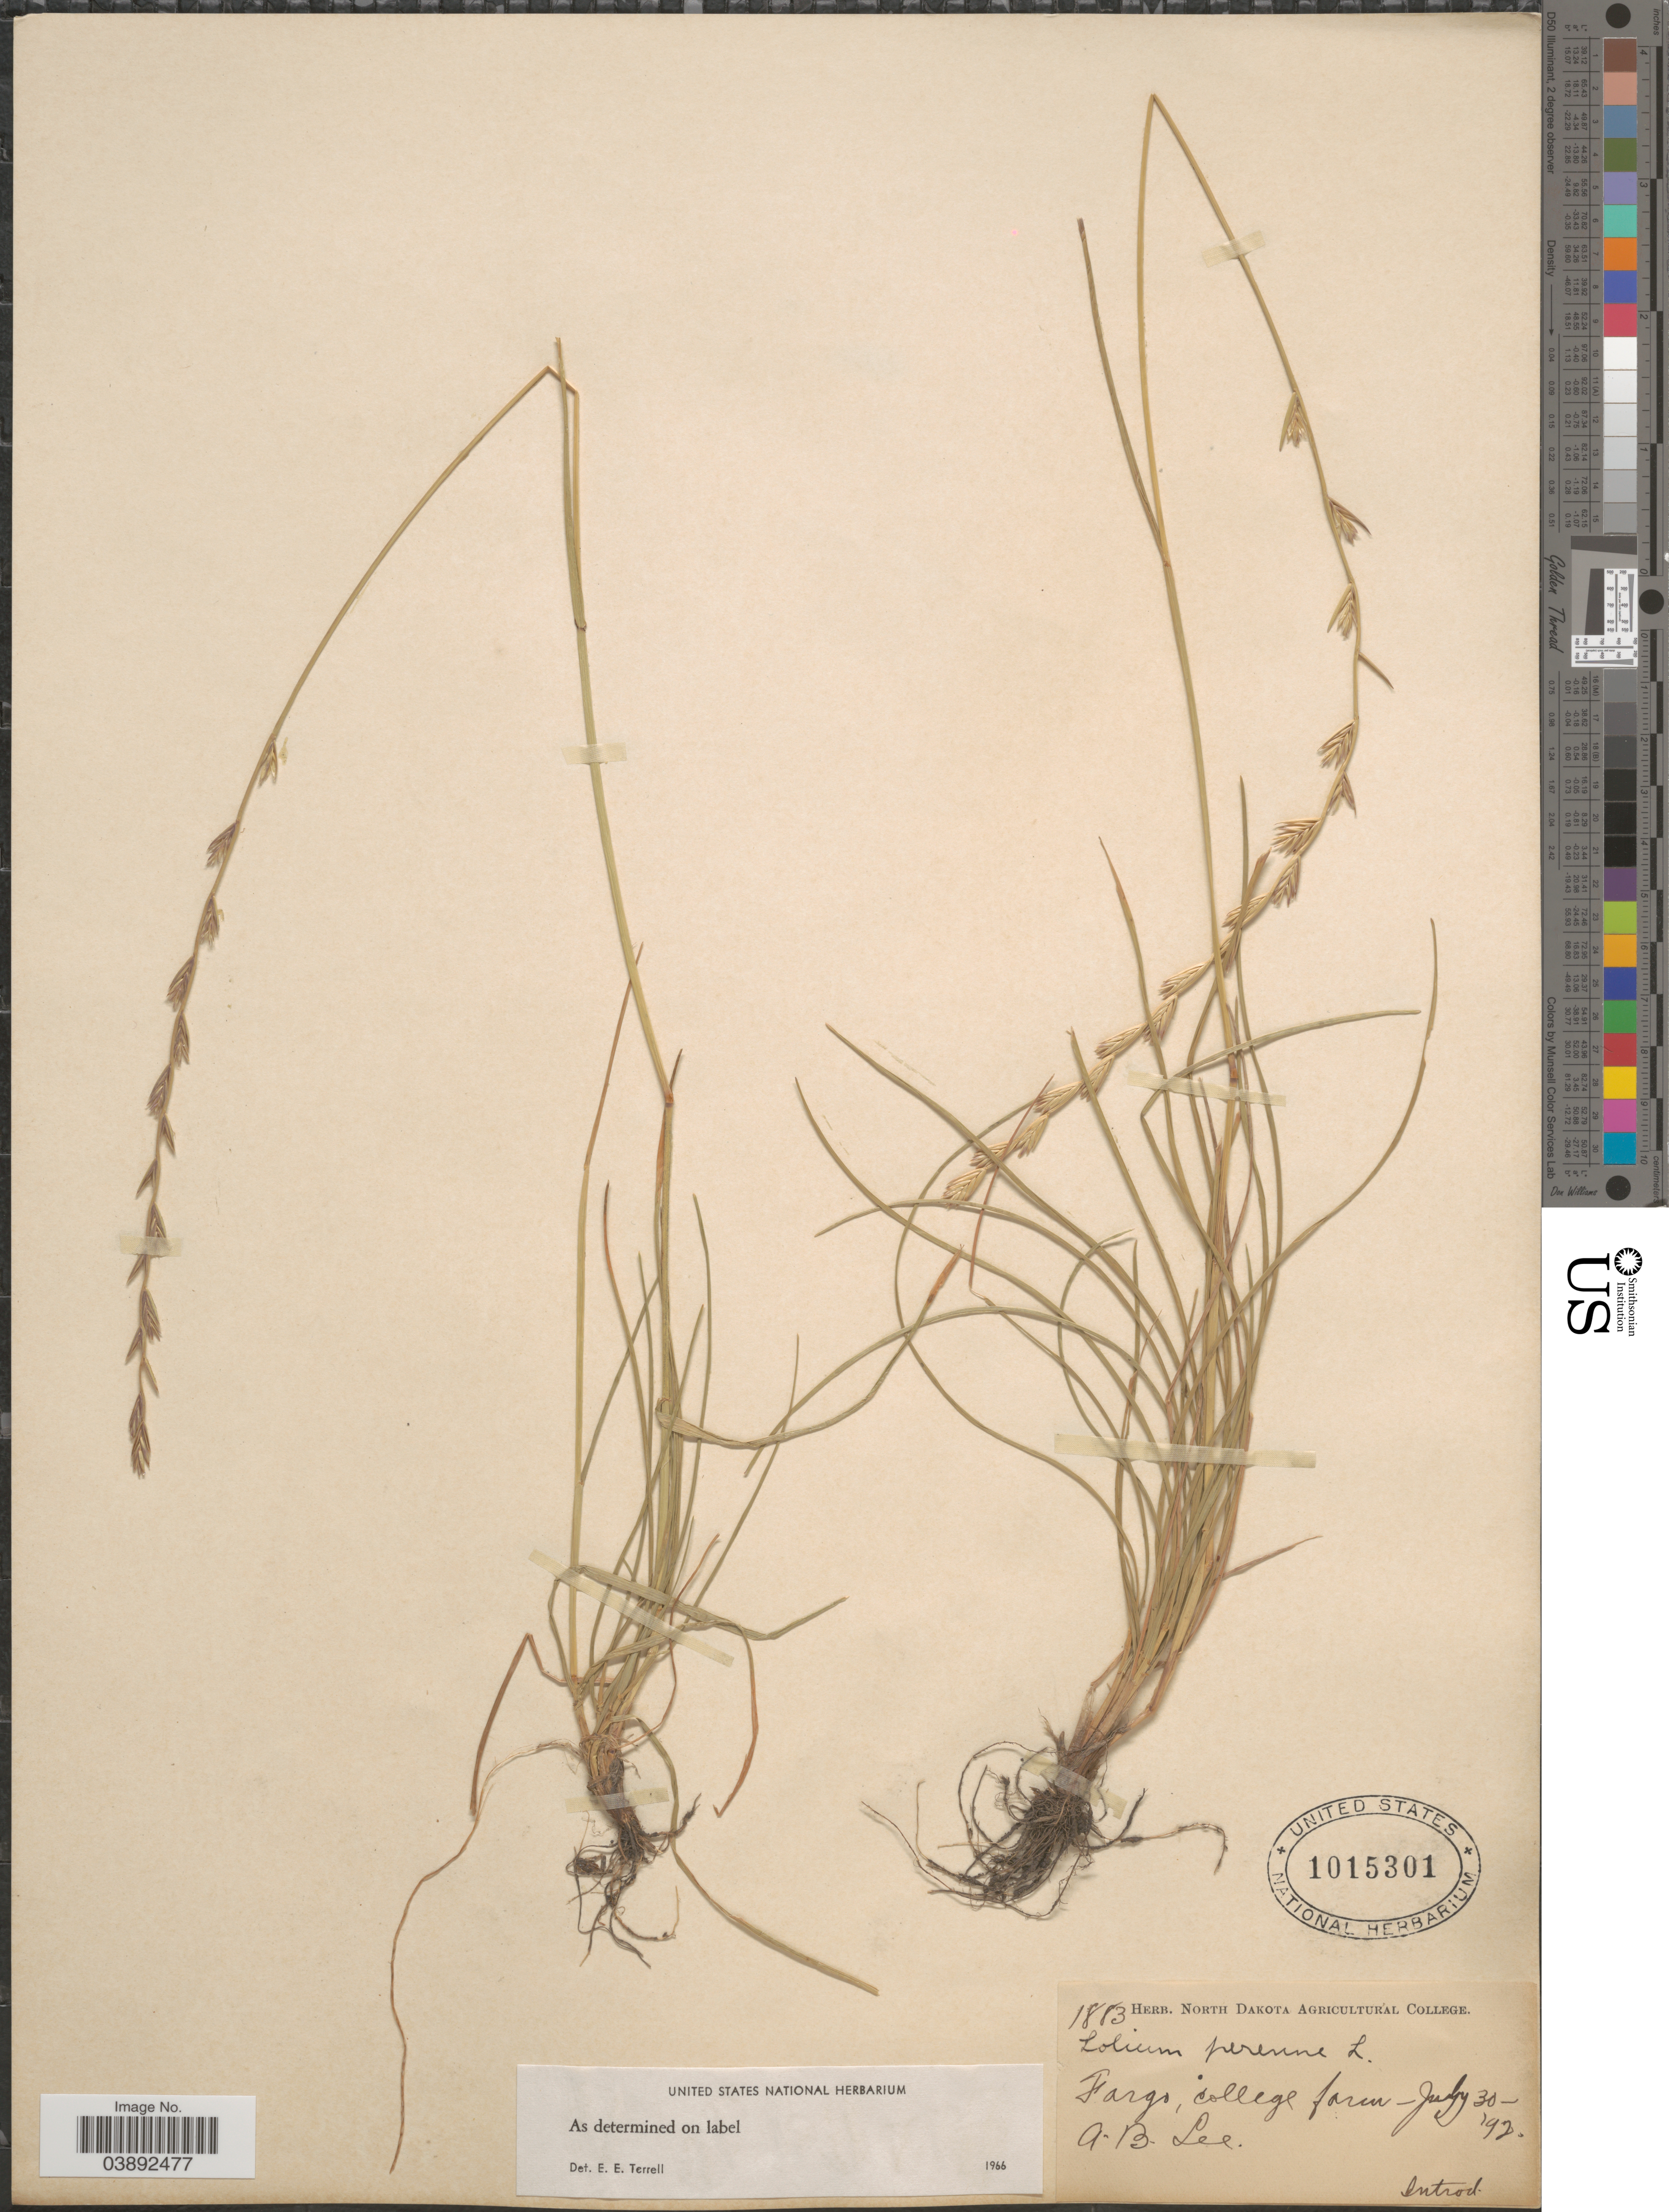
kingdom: Plantae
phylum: Tracheophyta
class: Liliopsida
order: Poales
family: Poaceae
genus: Lolium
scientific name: Lolium perenne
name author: L.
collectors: A. Lee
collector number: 1883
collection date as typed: Transcribed d/m/y: 30/7/92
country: United States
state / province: North Dakota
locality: Fargo, college farm.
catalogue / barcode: US 1015301